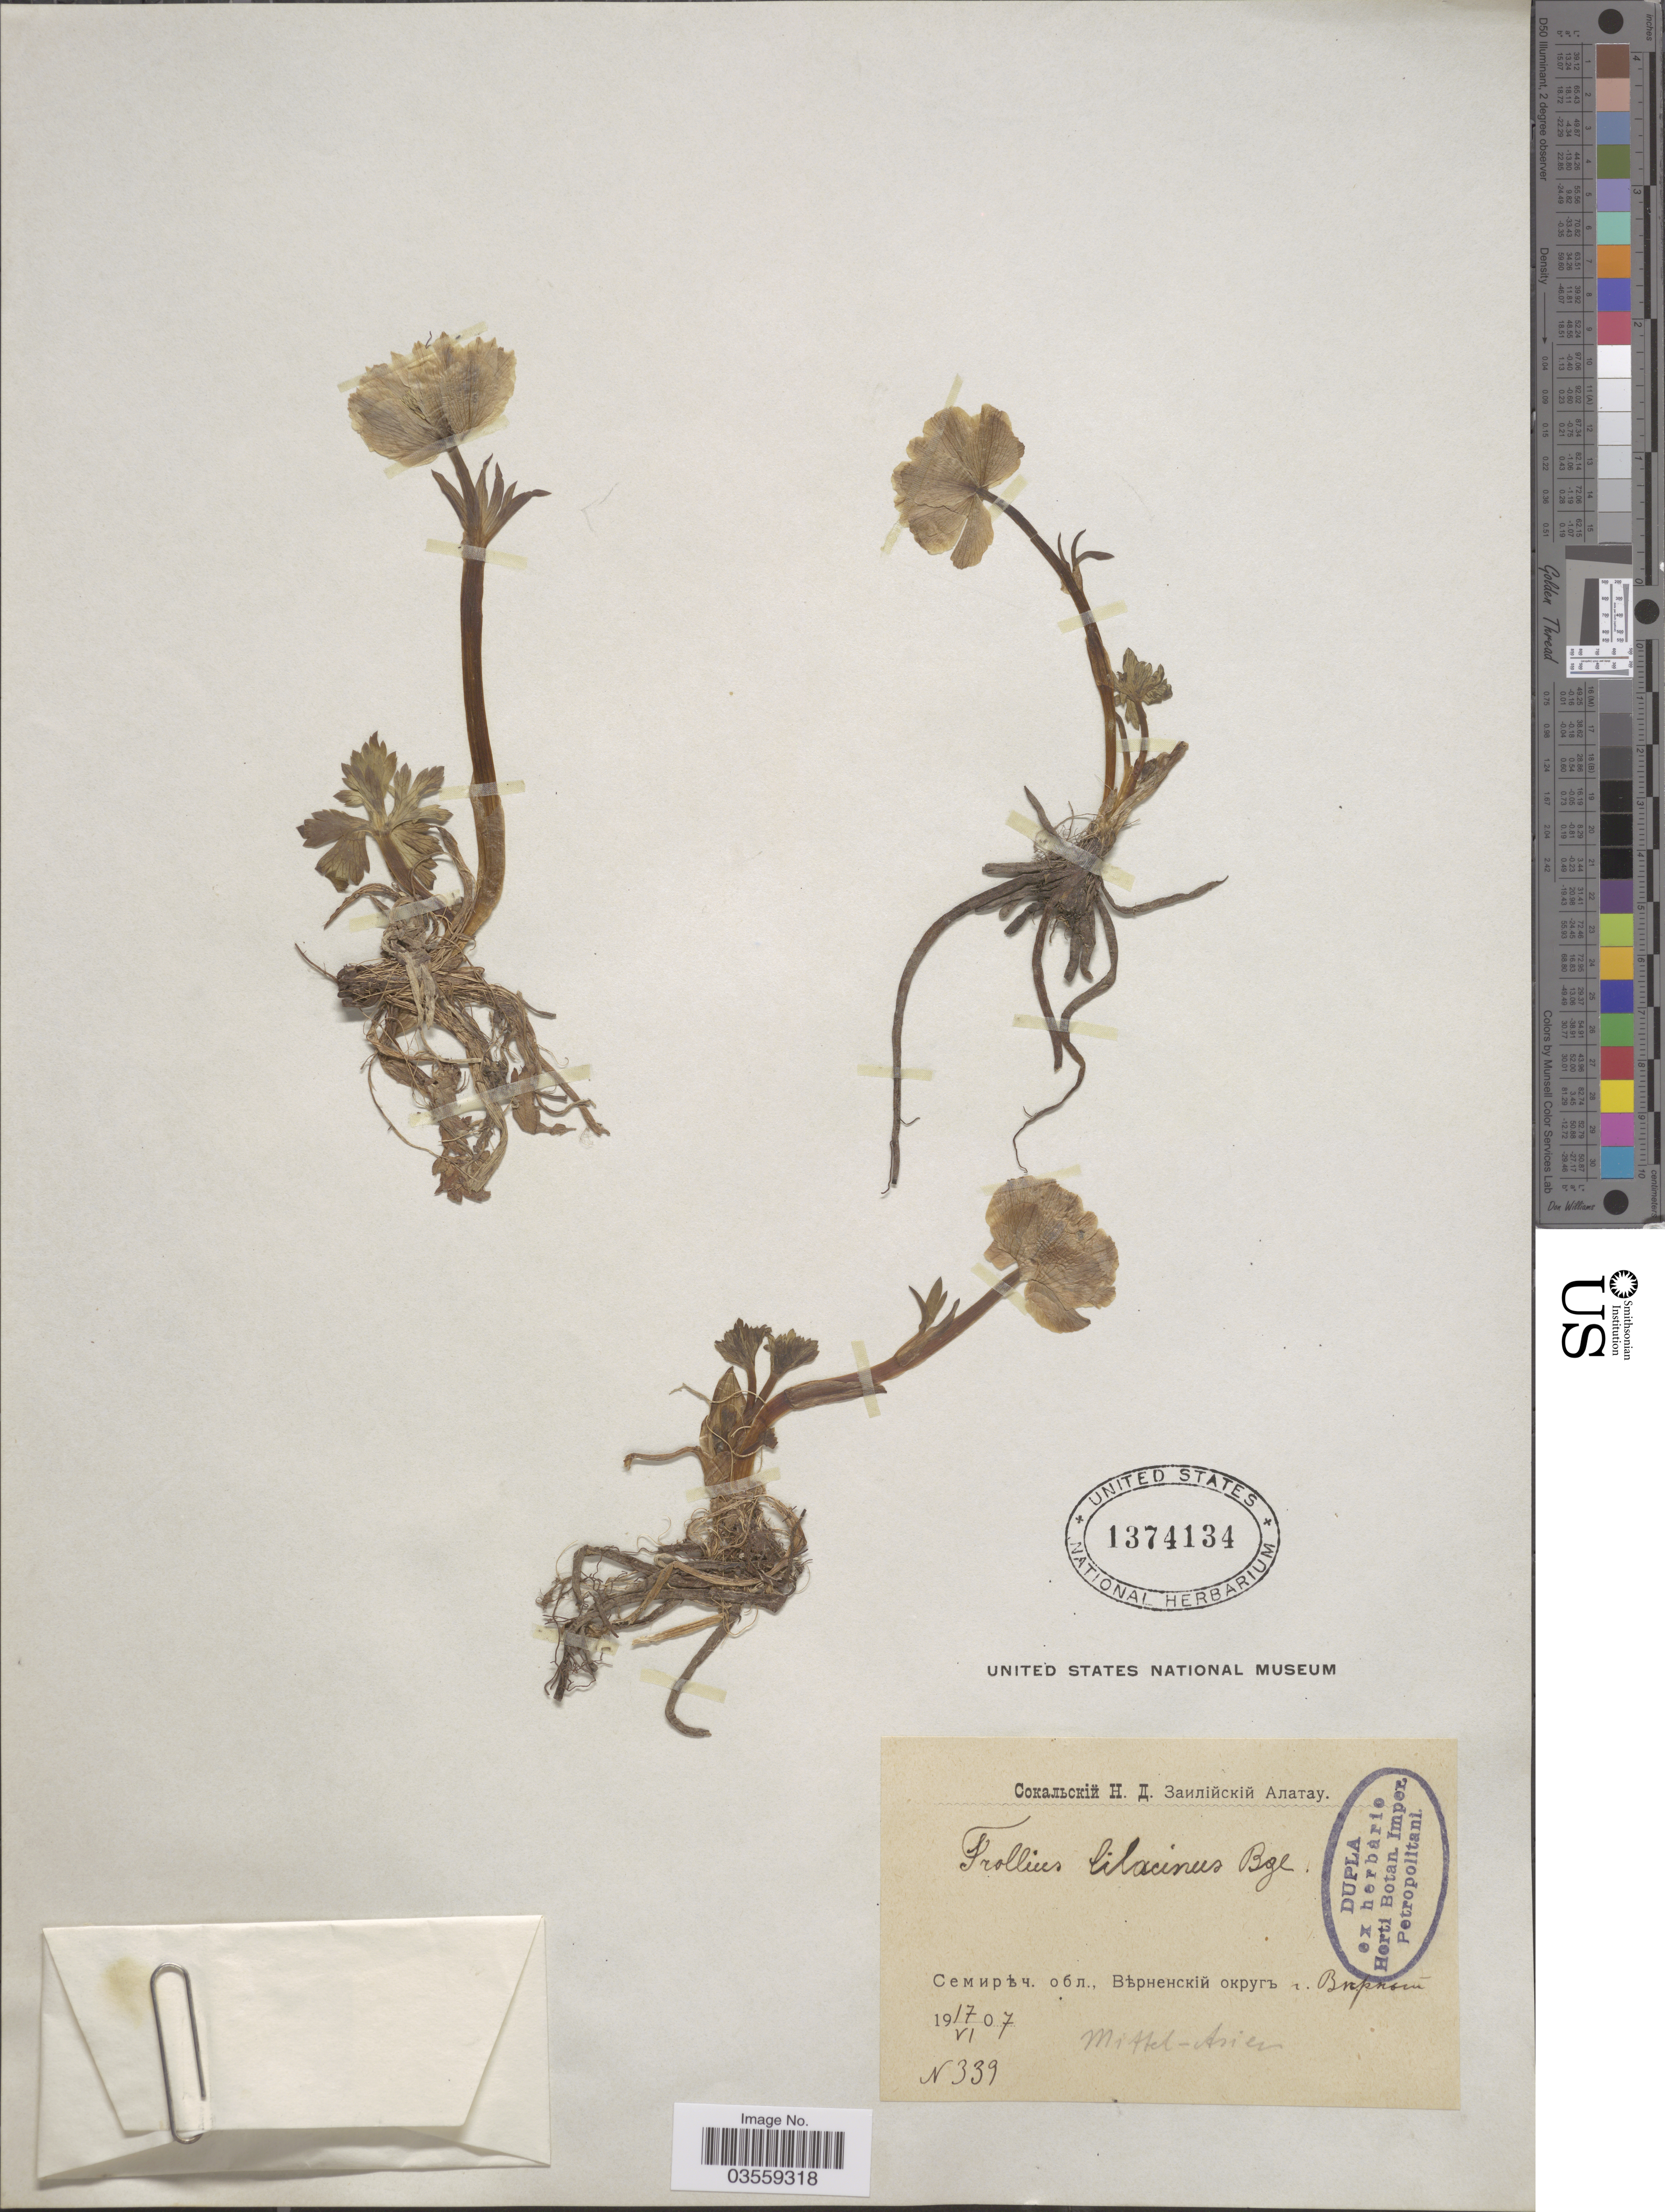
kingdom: Plantae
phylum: Tracheophyta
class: Magnoliopsida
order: Ranunculales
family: Ranunculaceae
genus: Trollius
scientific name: Trollius lilacinus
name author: Bunge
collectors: N. Sokalskiy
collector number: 339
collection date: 1907-06-17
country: Kazakhstan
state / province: Almaty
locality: Verniy. Mittel-Asien.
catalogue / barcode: US 1374134